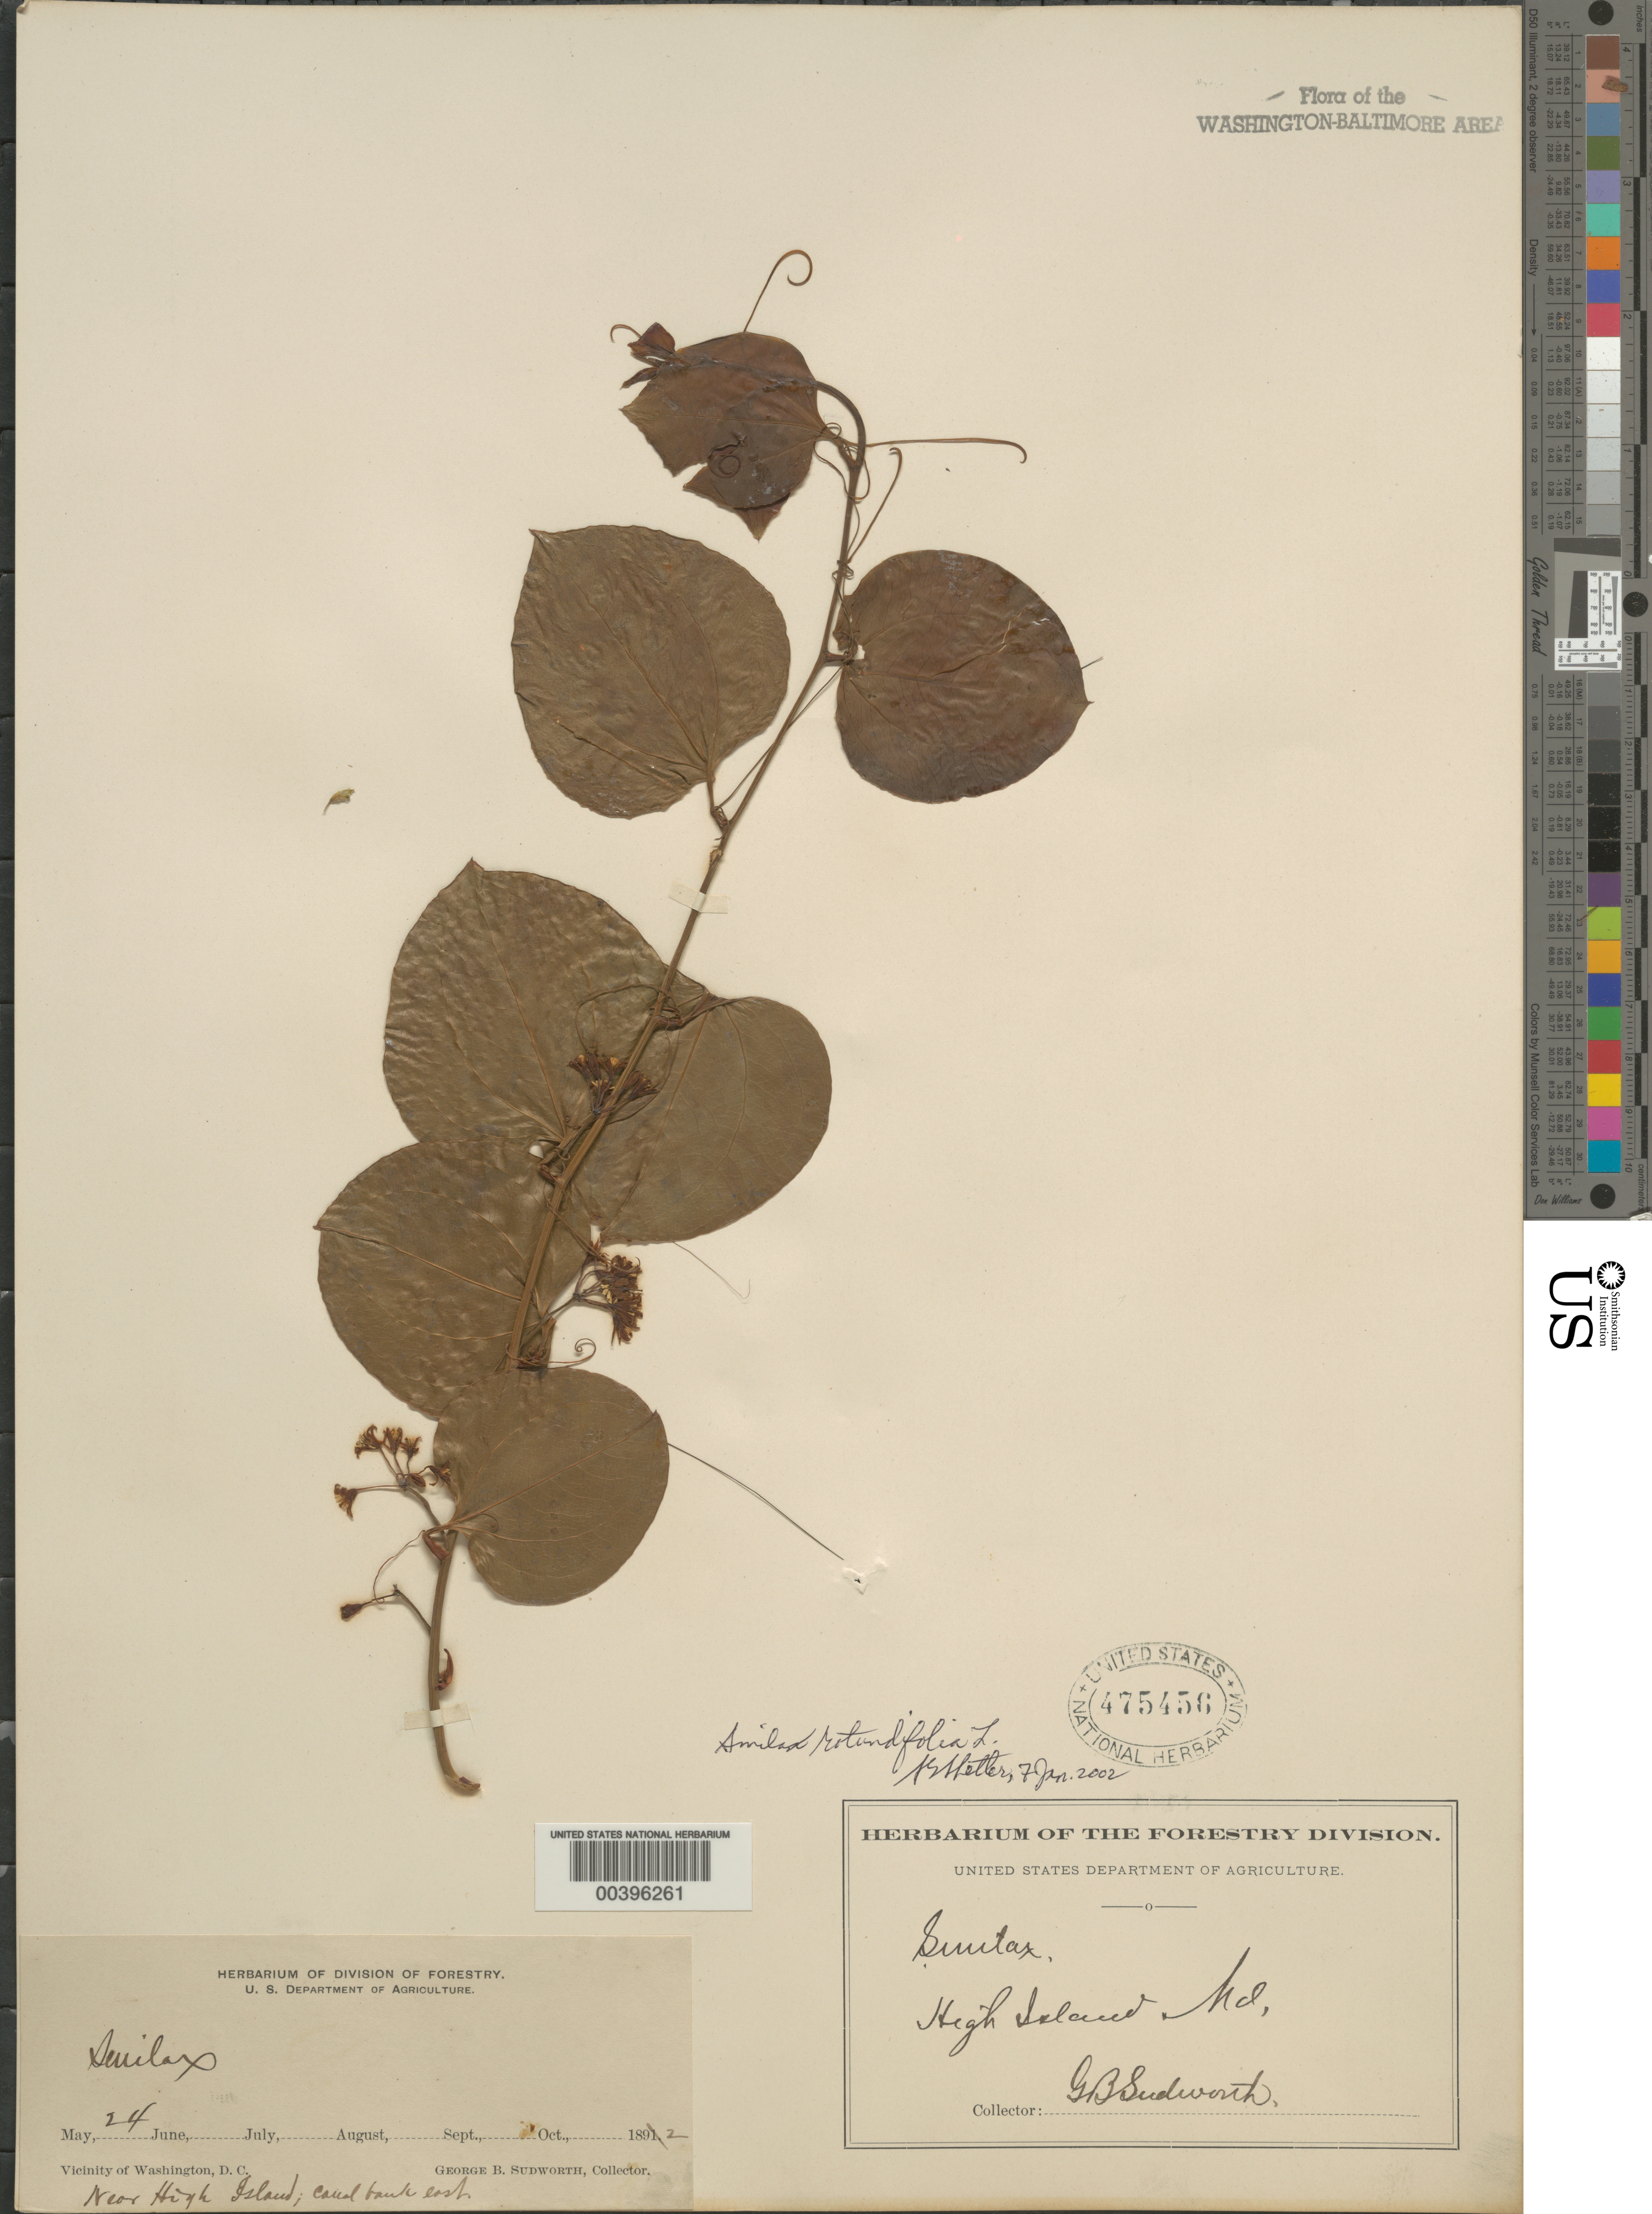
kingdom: Plantae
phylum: Tracheophyta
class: Liliopsida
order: Liliales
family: Smilacaceae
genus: Smilax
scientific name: Smilax rotundifolia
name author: L.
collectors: G. B. Sudworth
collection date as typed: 24 May 1892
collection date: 1892-05-24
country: United States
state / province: Maryland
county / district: Montgomery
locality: High Island vicinity C. & O. Canal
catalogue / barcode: US 475456